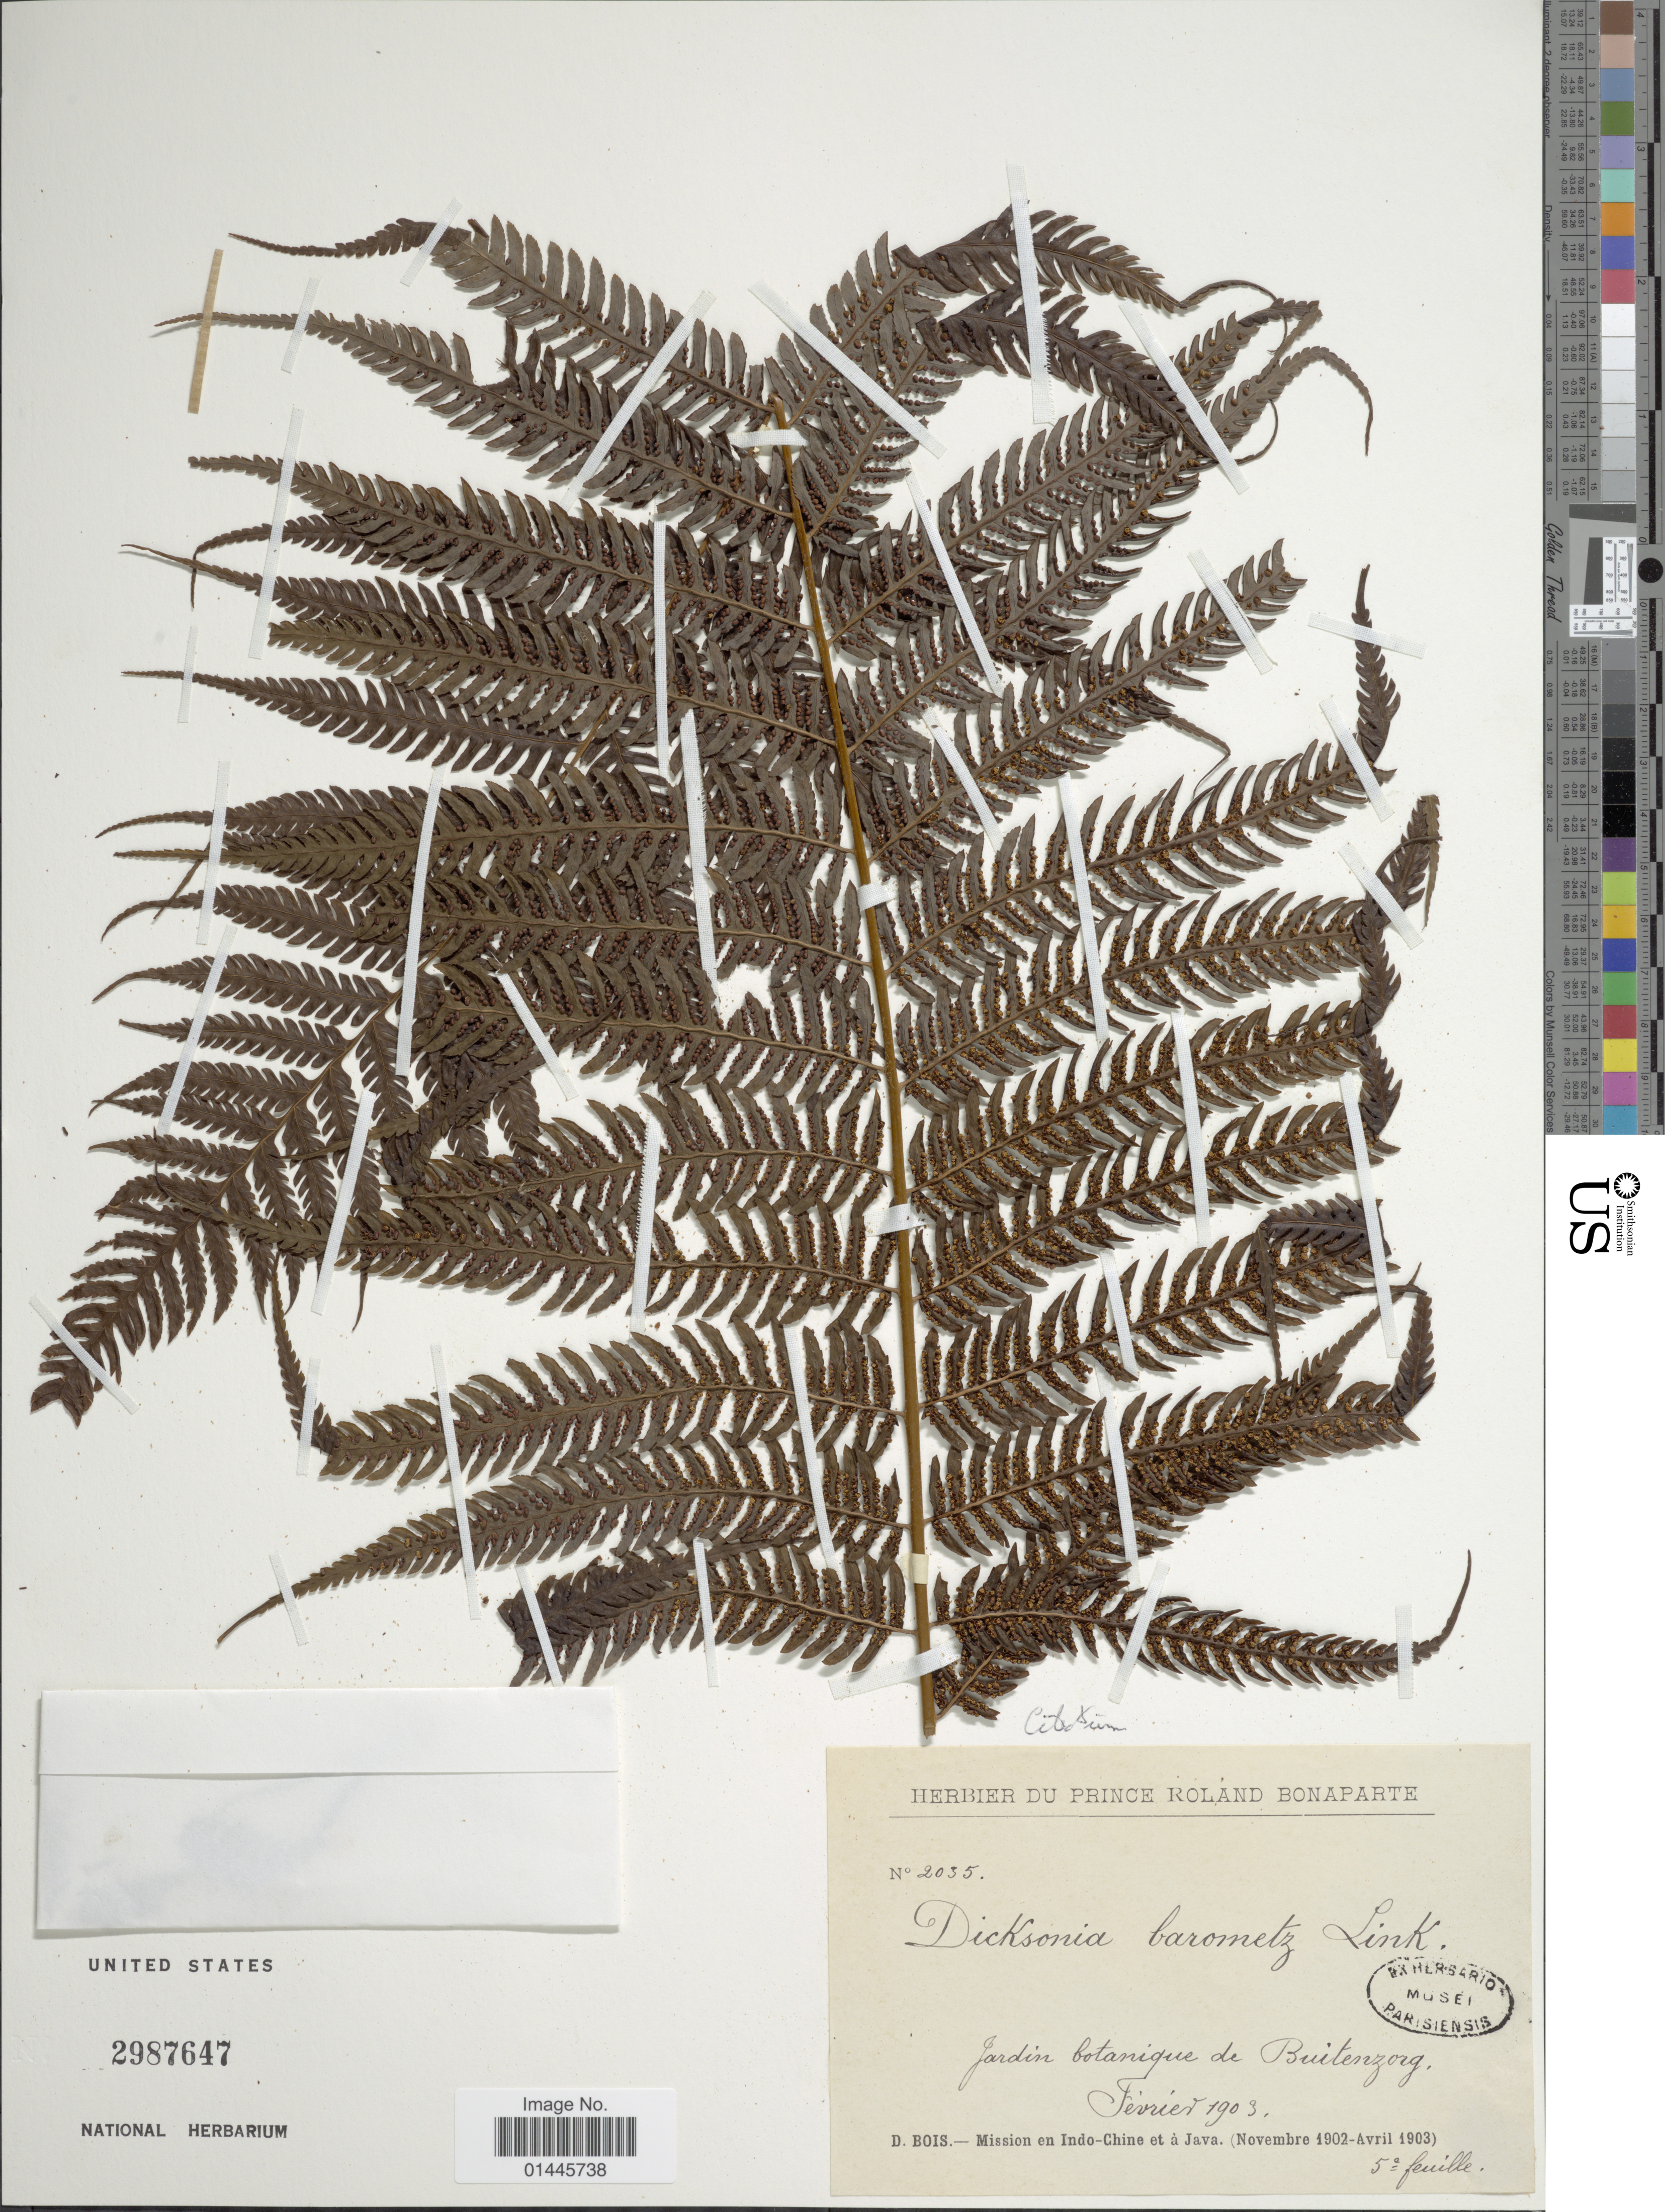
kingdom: Plantae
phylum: Tracheophyta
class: Polypodiopsida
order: Cyatheales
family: Cibotiaceae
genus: Cibotium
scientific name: Cibotium barometz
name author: (L.) J. Sm.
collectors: D. Bois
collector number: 2035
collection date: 1903-02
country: Indonesia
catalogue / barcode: US 2987647